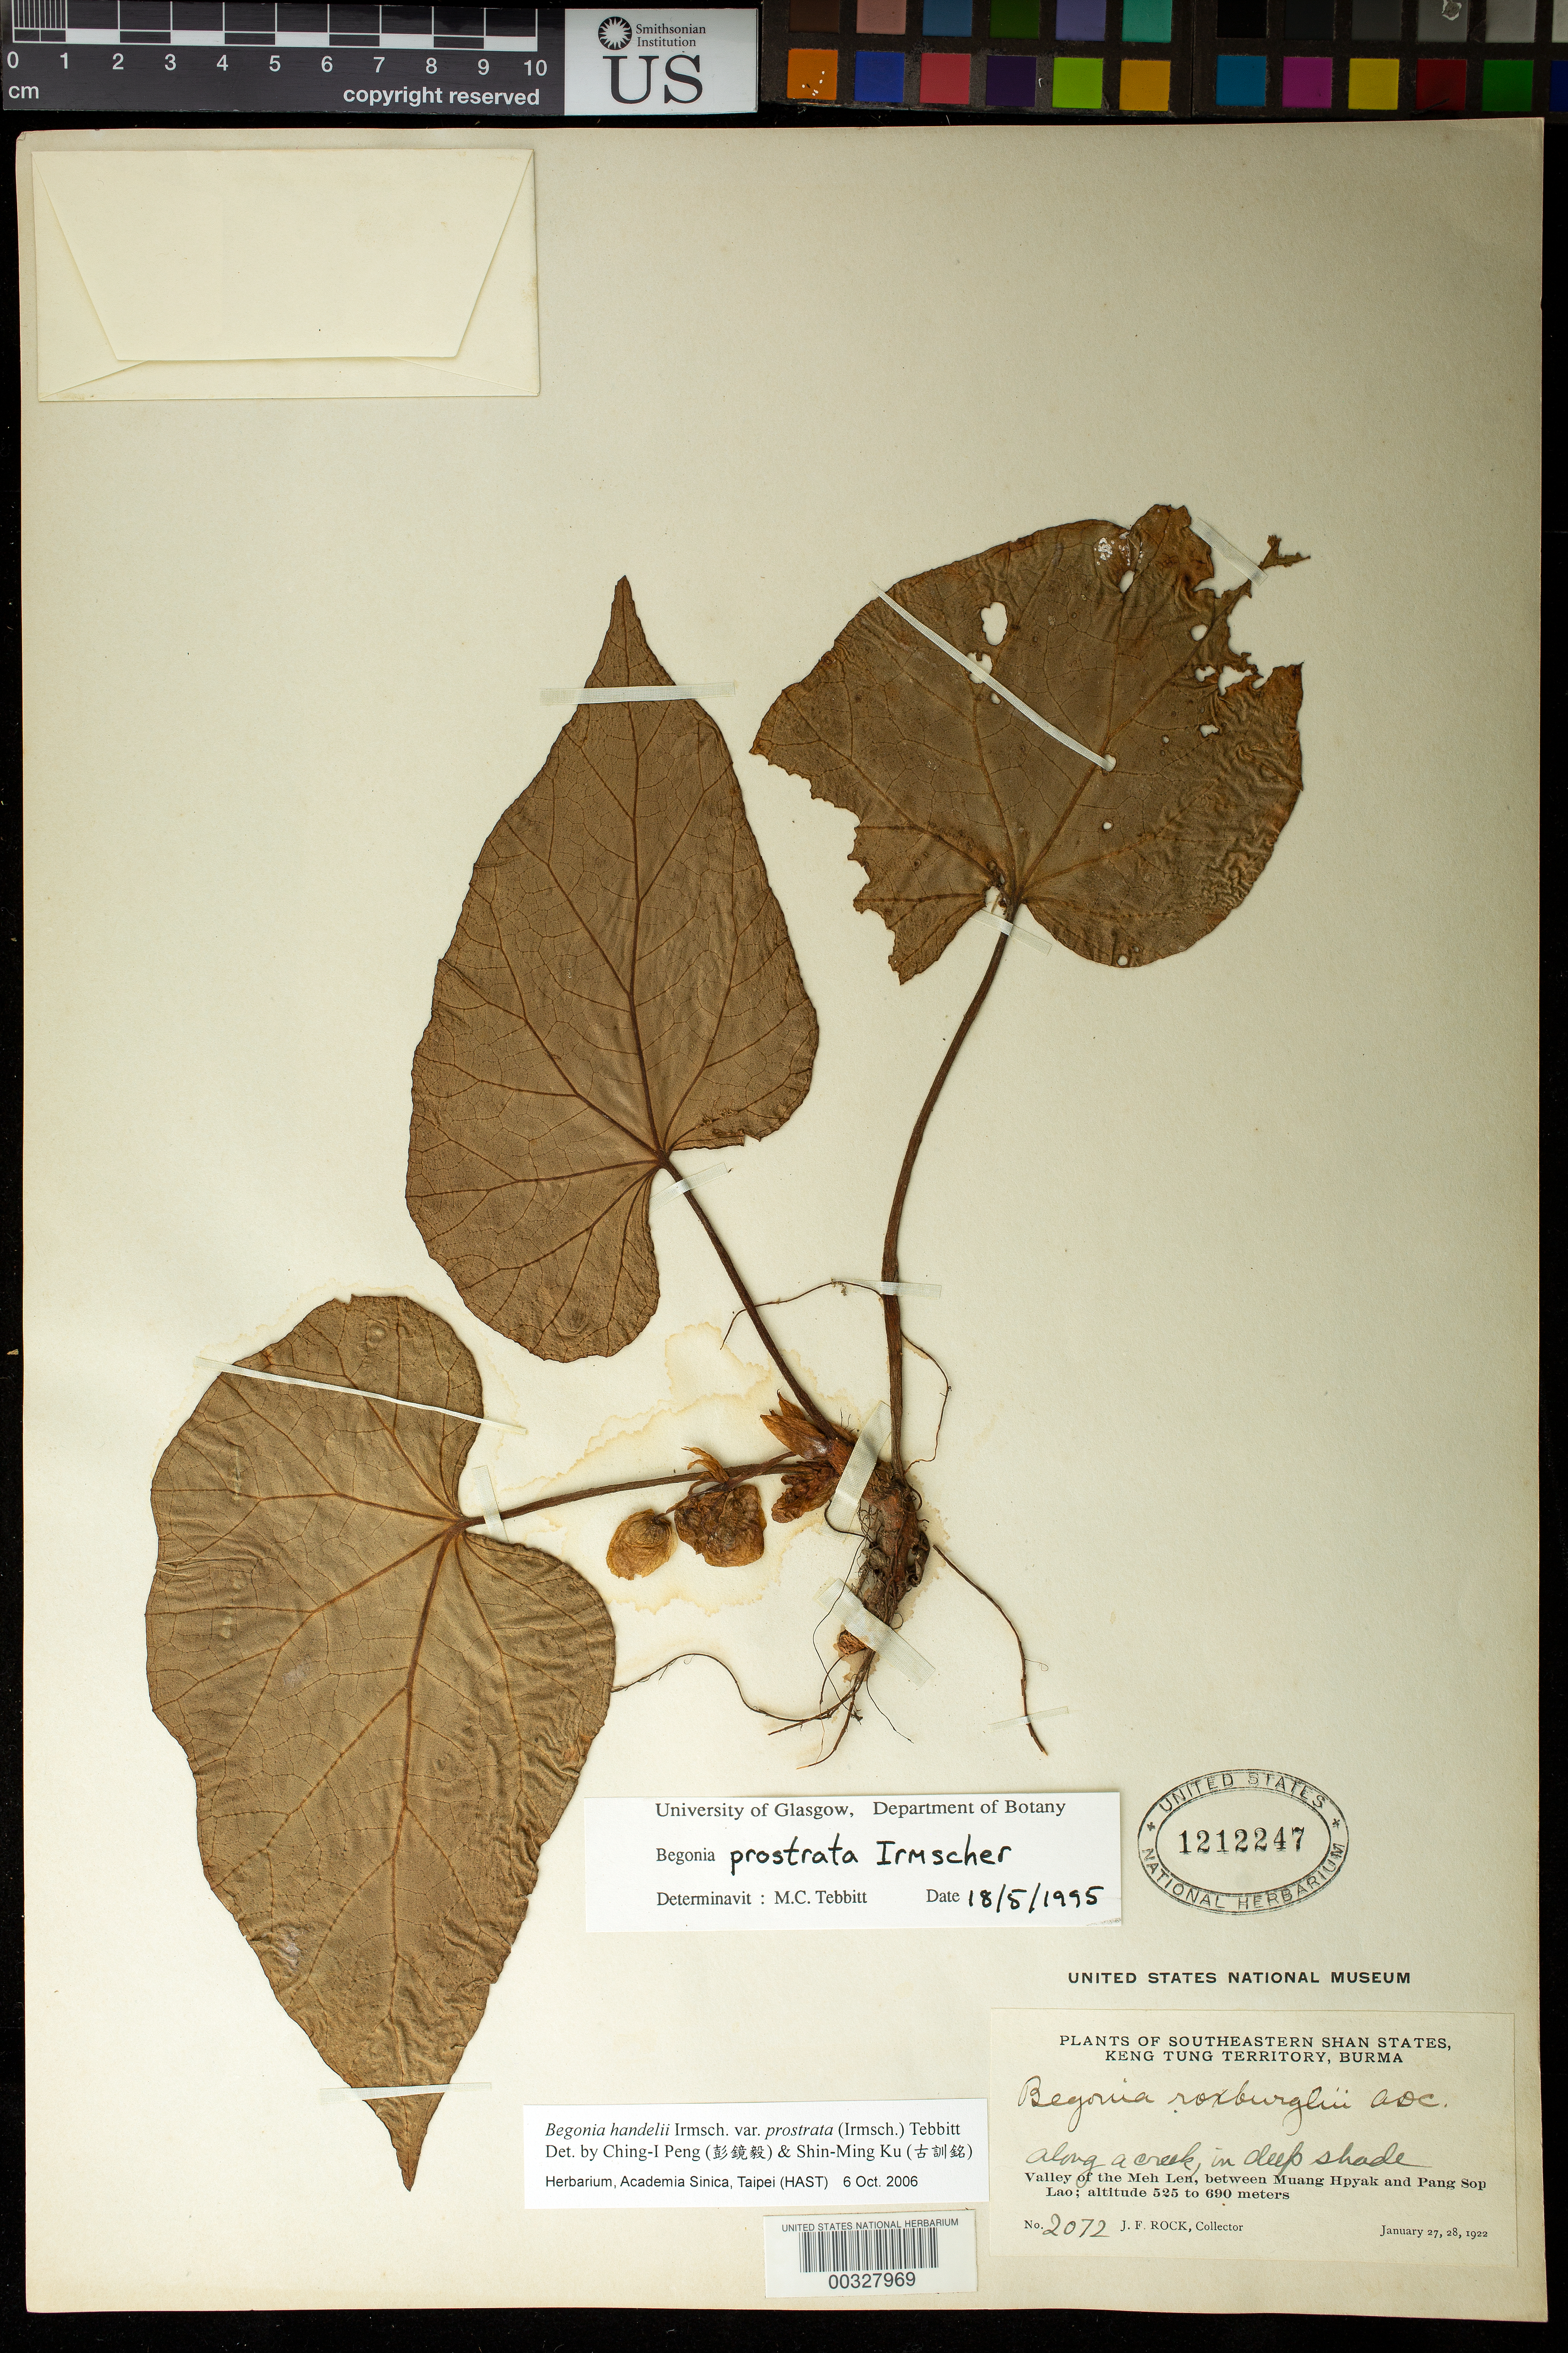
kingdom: Plantae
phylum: Tracheophyta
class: Magnoliopsida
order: Cucurbitales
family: Begoniaceae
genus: Begonia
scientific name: Begonia handelii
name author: Irmsch.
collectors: J. F. Rock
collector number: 2072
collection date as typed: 27 Jan 1922 to 28 Jan 1922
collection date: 1922-01-27/1922-01-28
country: Myanmar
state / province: Shan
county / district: Eastern Shan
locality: Valley of Meh Len, between Muang Hpyak & Pang Sop Lao, Keng Tung Terr. [= Eastern Shan State]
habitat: Along a creek in deep shade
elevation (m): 525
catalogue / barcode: US 1212247